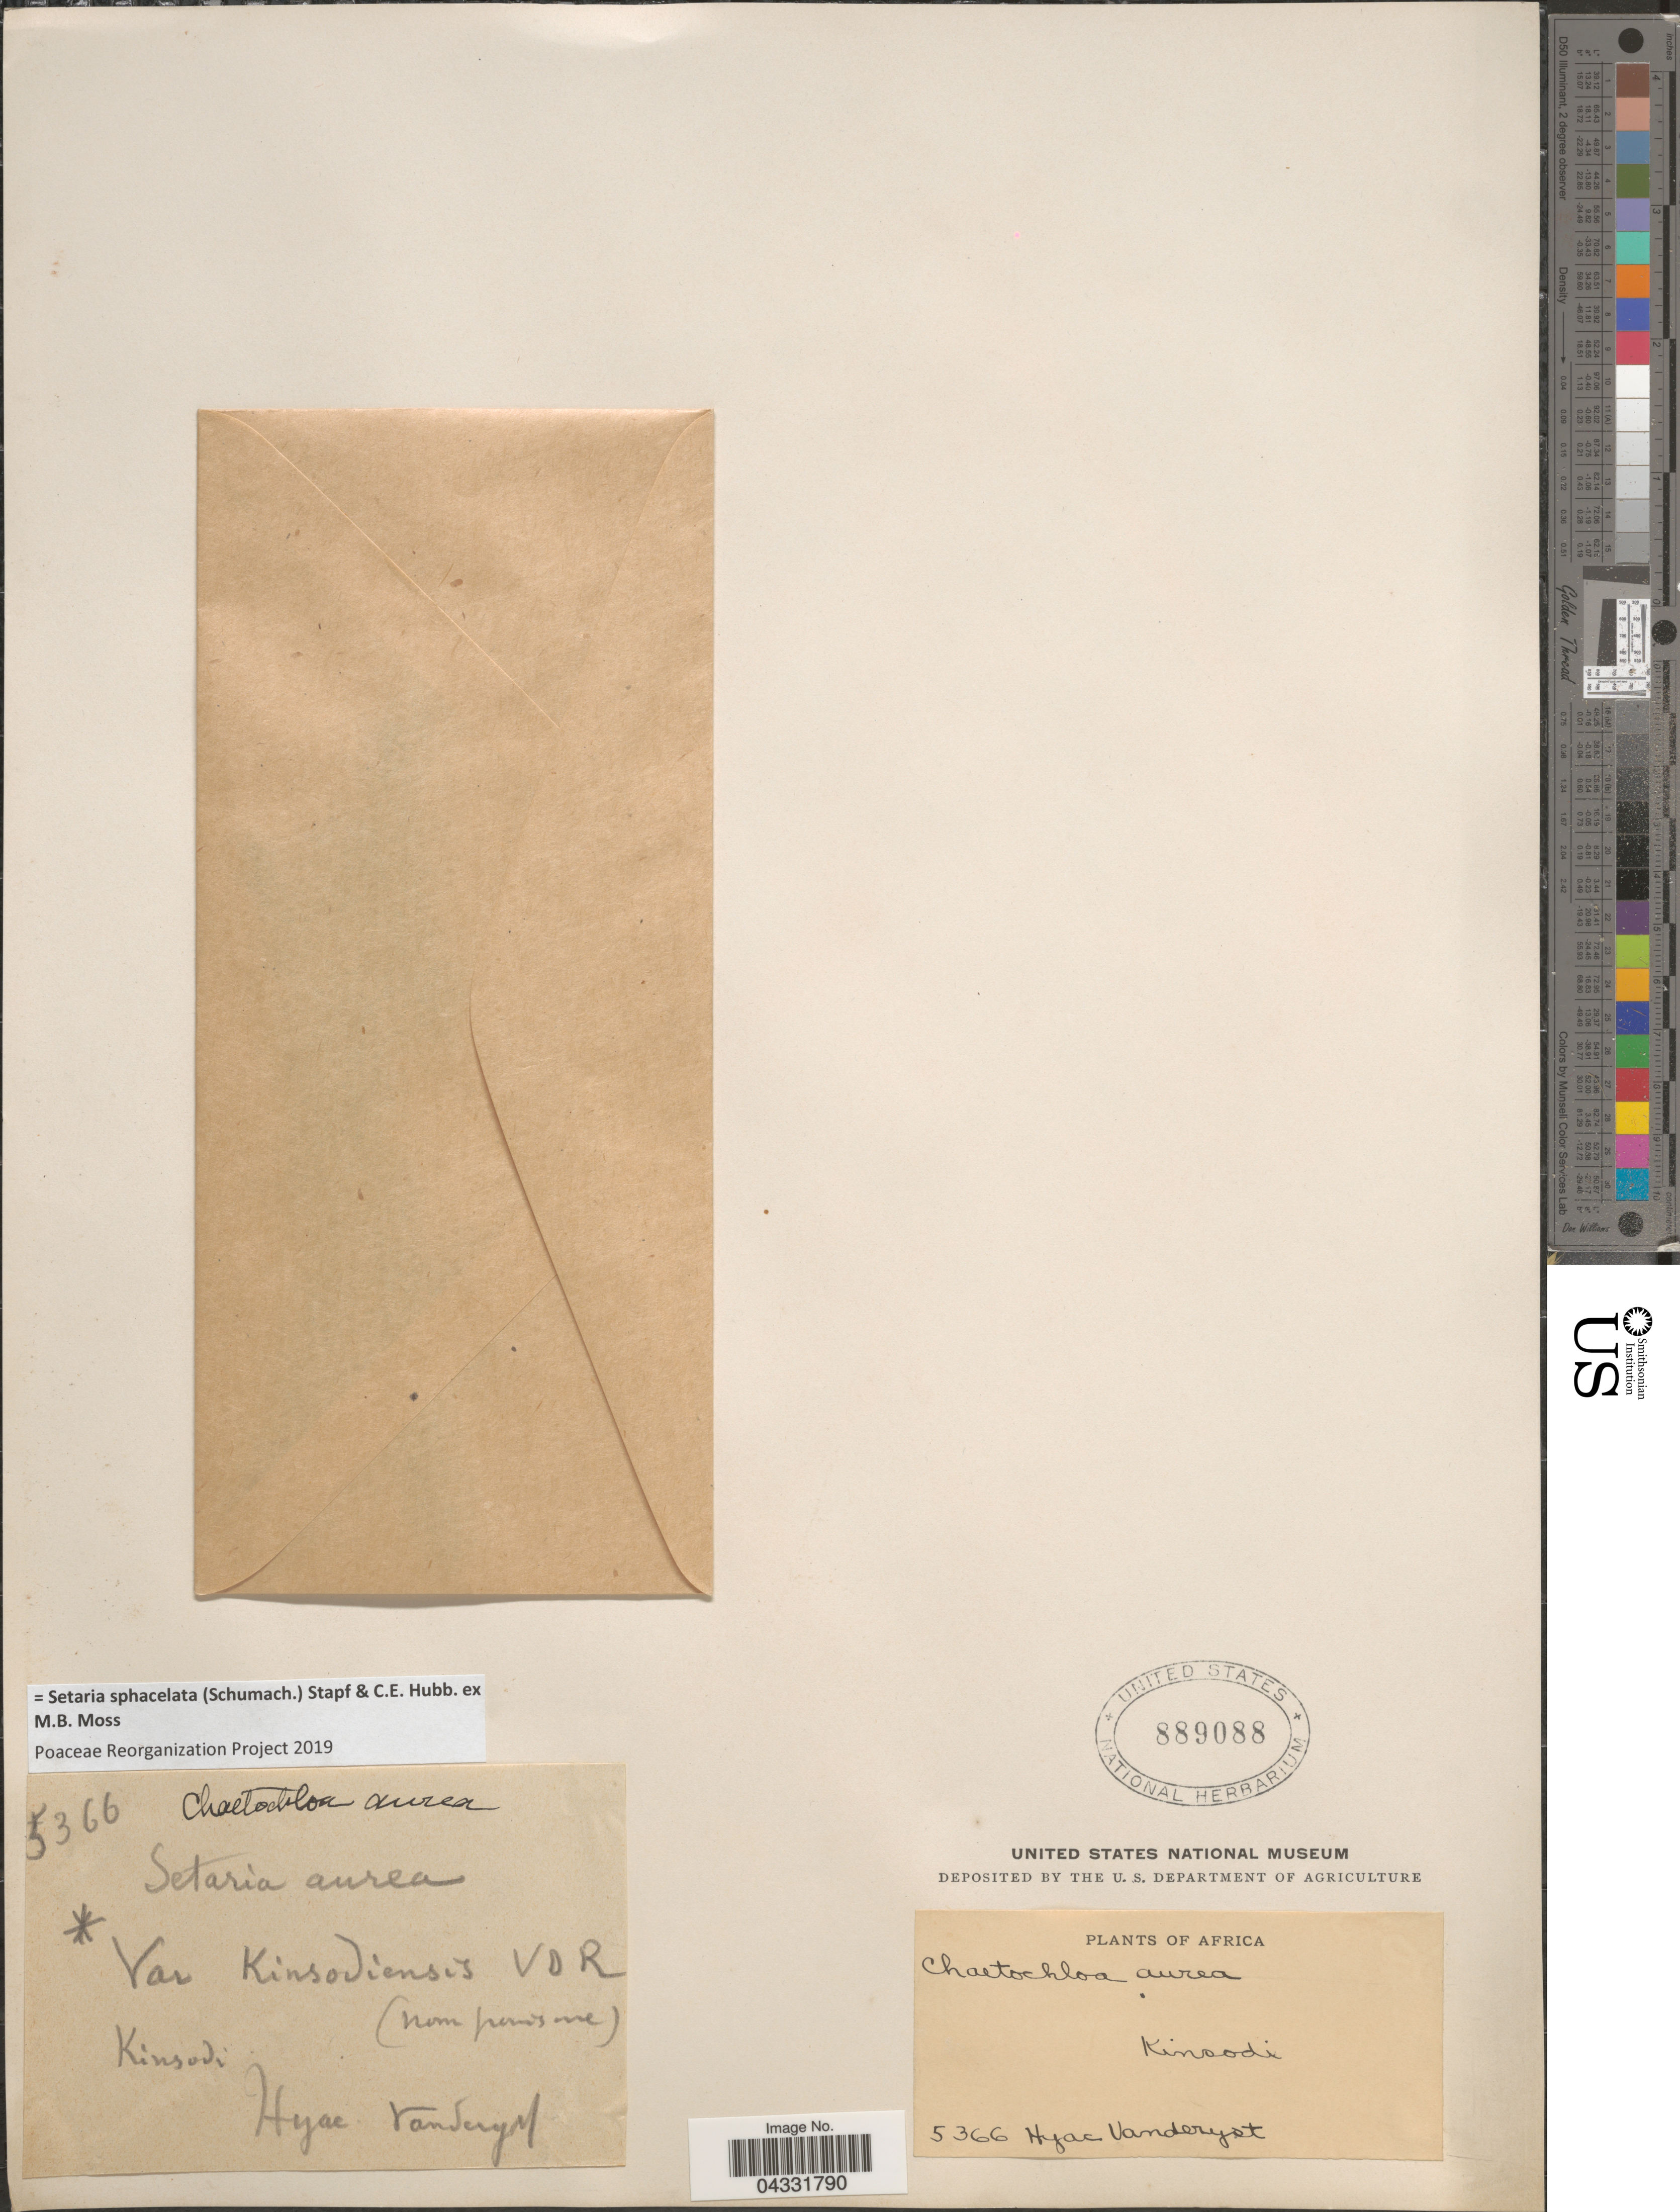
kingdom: Plantae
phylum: Tracheophyta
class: Liliopsida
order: Poales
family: Poaceae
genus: Setaria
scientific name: Setaria sphacelata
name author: (Schumach.) Stapf & Hubb. ex Moss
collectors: H. J. R. Vanderyst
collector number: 5366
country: Congo, Democratic Republic of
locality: Kinsodi. Africa.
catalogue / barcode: US 889088